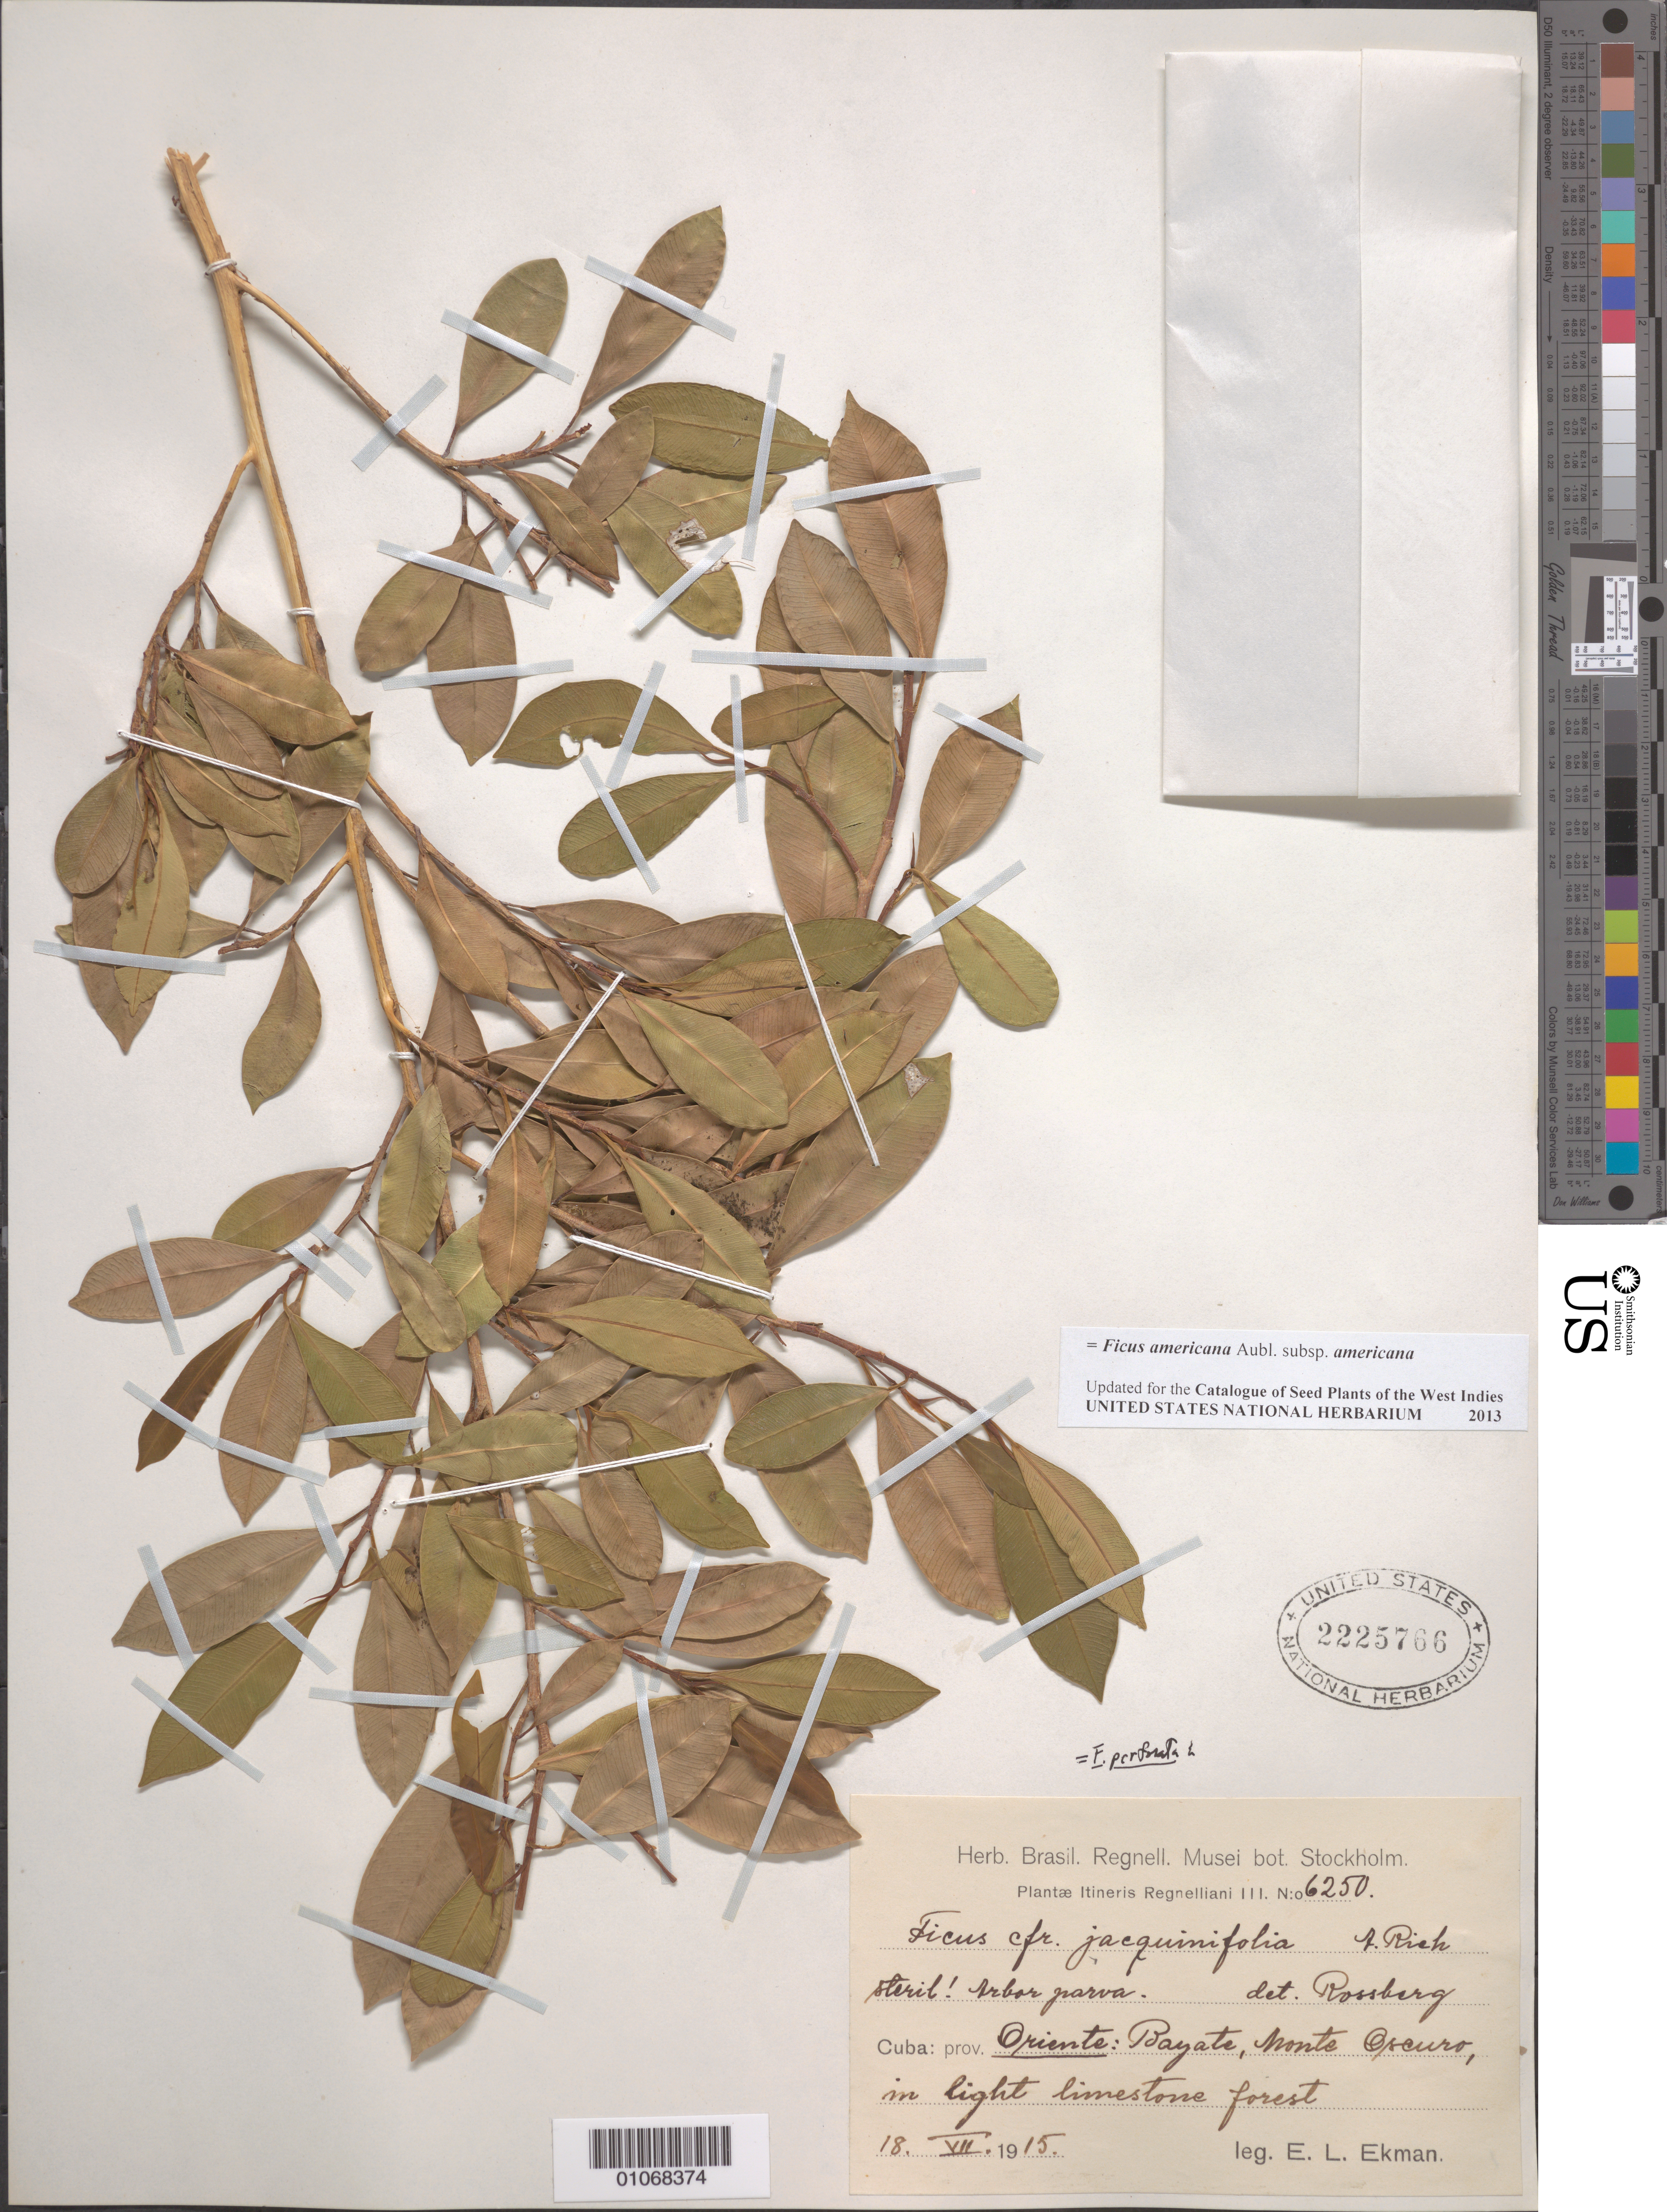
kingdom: Plantae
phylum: Tracheophyta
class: Magnoliopsida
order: Rosales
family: Moraceae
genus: Ficus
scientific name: Ficus perforata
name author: L.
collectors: E. L. Ekman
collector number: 6250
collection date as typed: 18 Jul 1915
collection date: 1915-07-18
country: Cuba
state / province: Oriente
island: Cuba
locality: Bayate, Monte Oscuro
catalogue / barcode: US 2225766